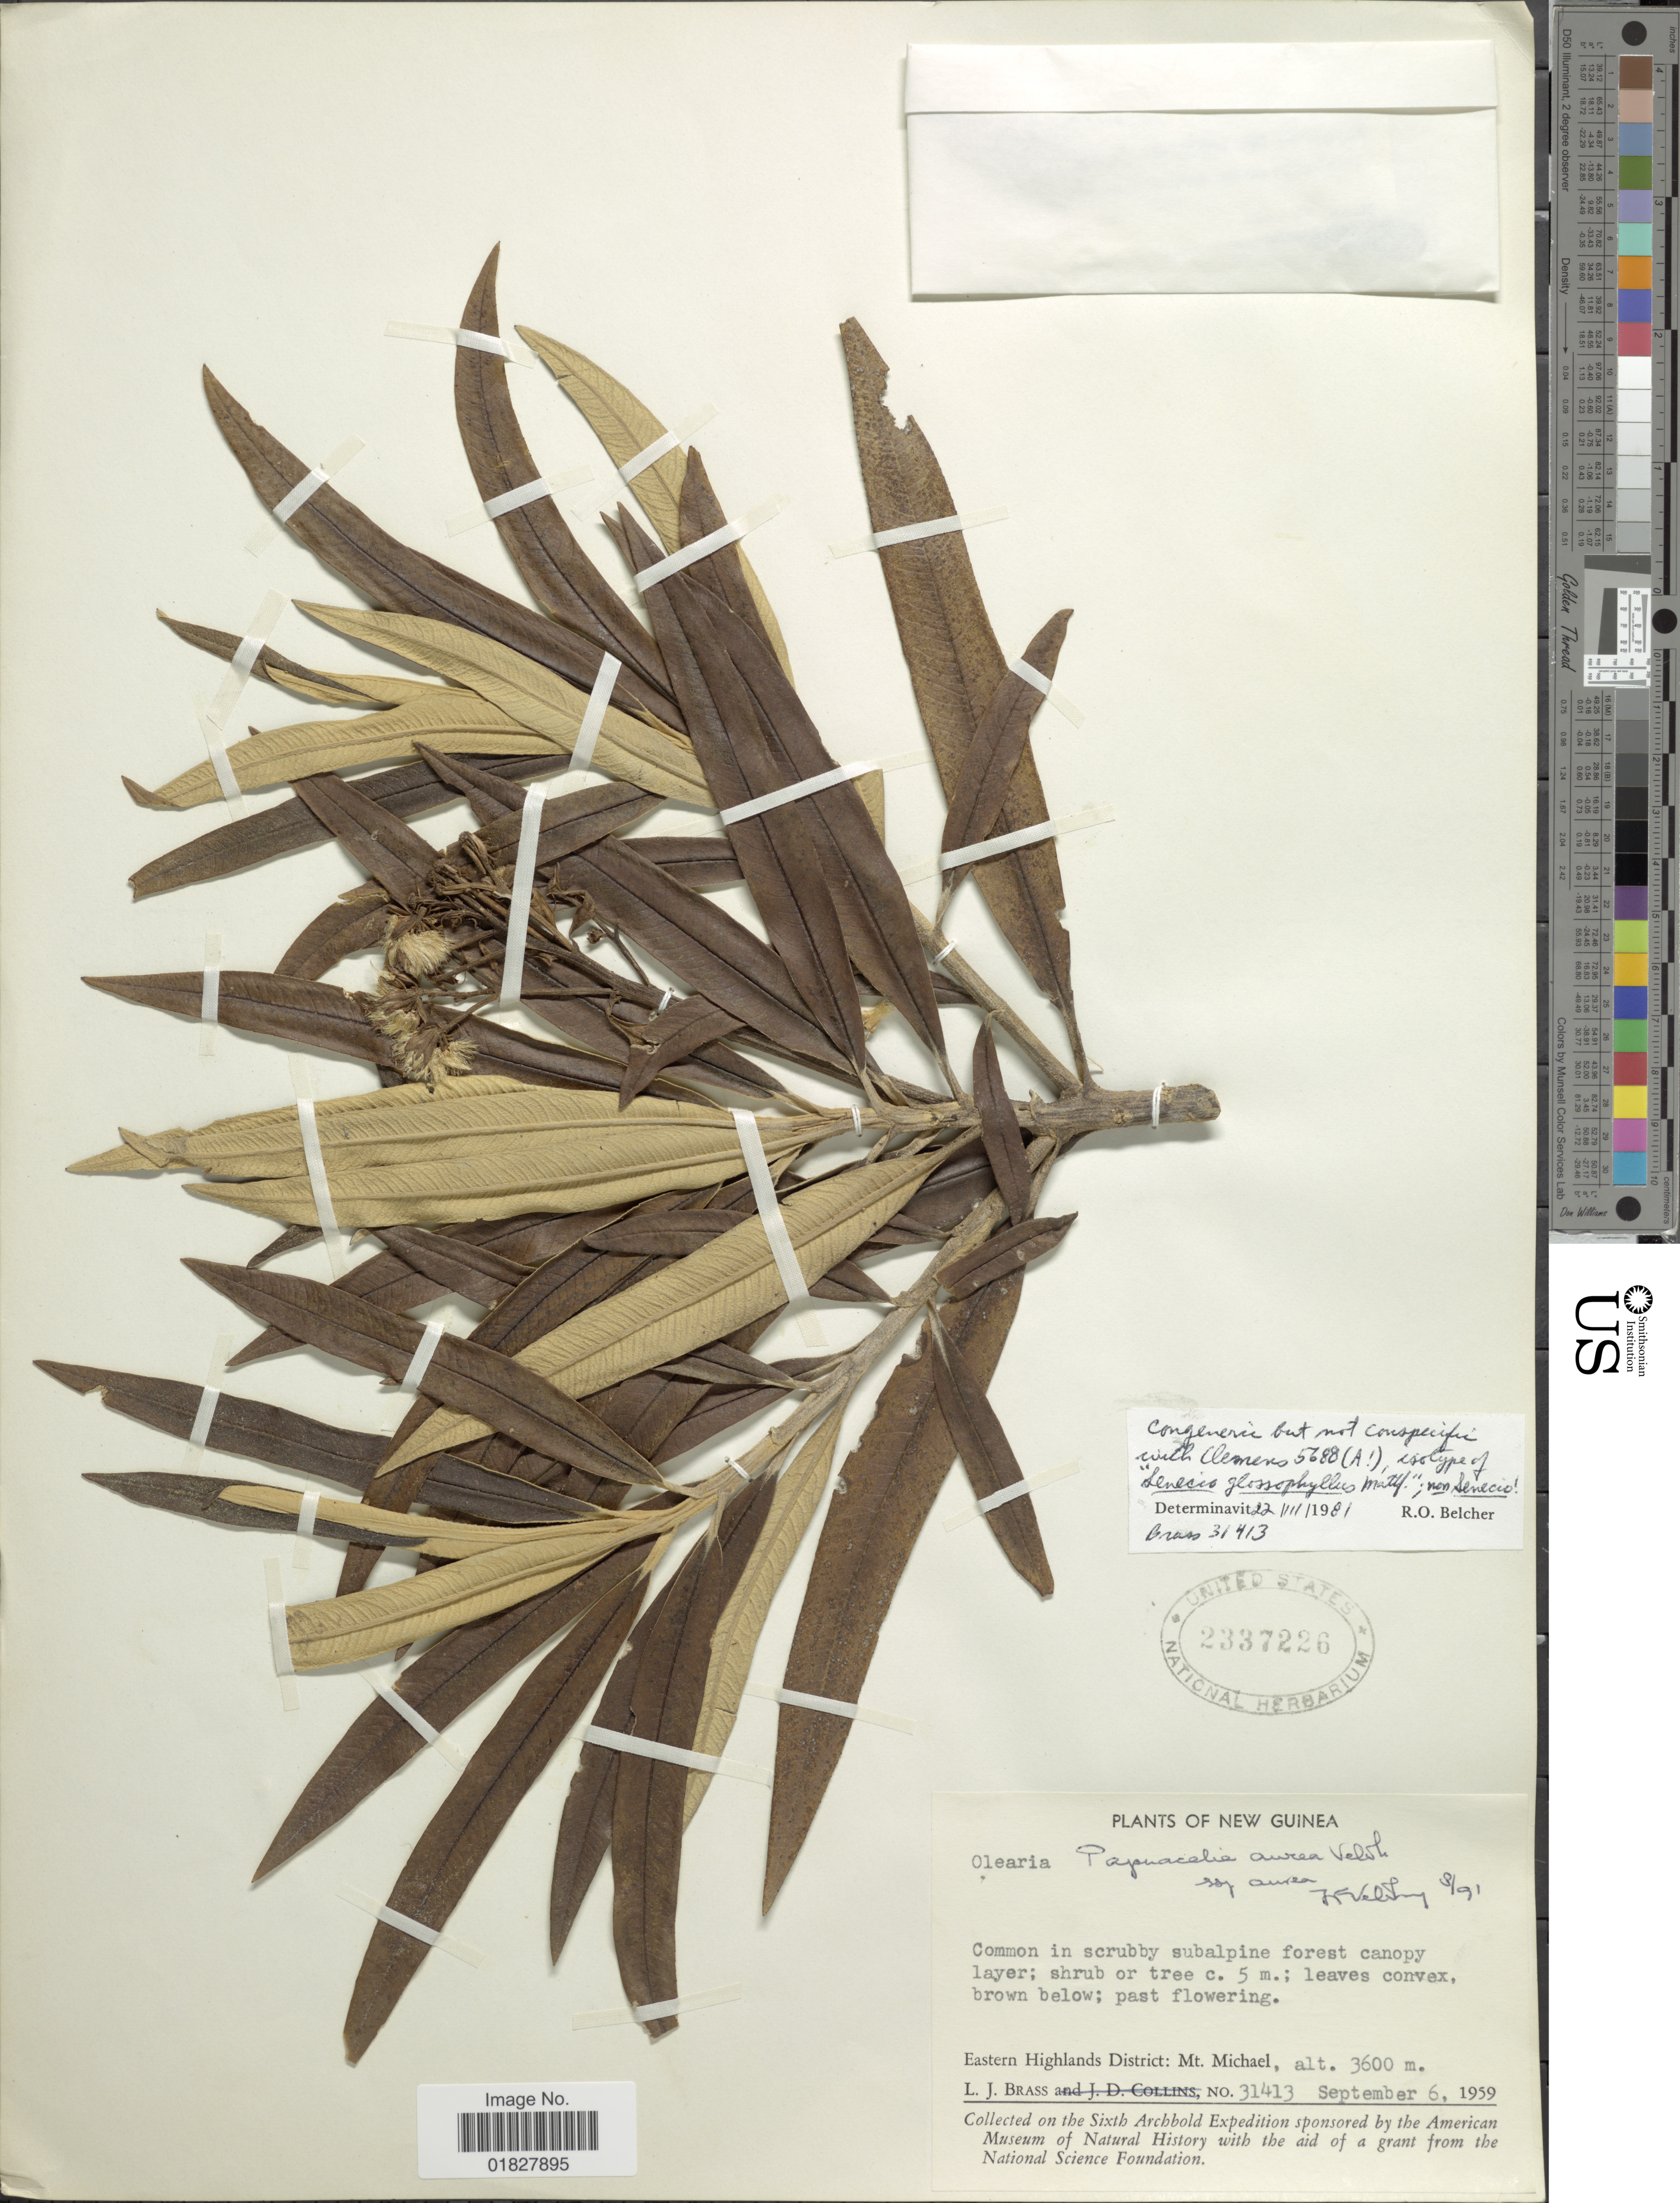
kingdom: Plantae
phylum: Tracheophyta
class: Magnoliopsida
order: Asterales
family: Asteraceae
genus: Papuacalia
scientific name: Papuacalia aurea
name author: Veldkamp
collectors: L. J. Brass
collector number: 31413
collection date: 1959-09-06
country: Papua New Guinea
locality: New Guinea, Eastern Highlands District, Mt. Michael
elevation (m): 3600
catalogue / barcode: US 2337226